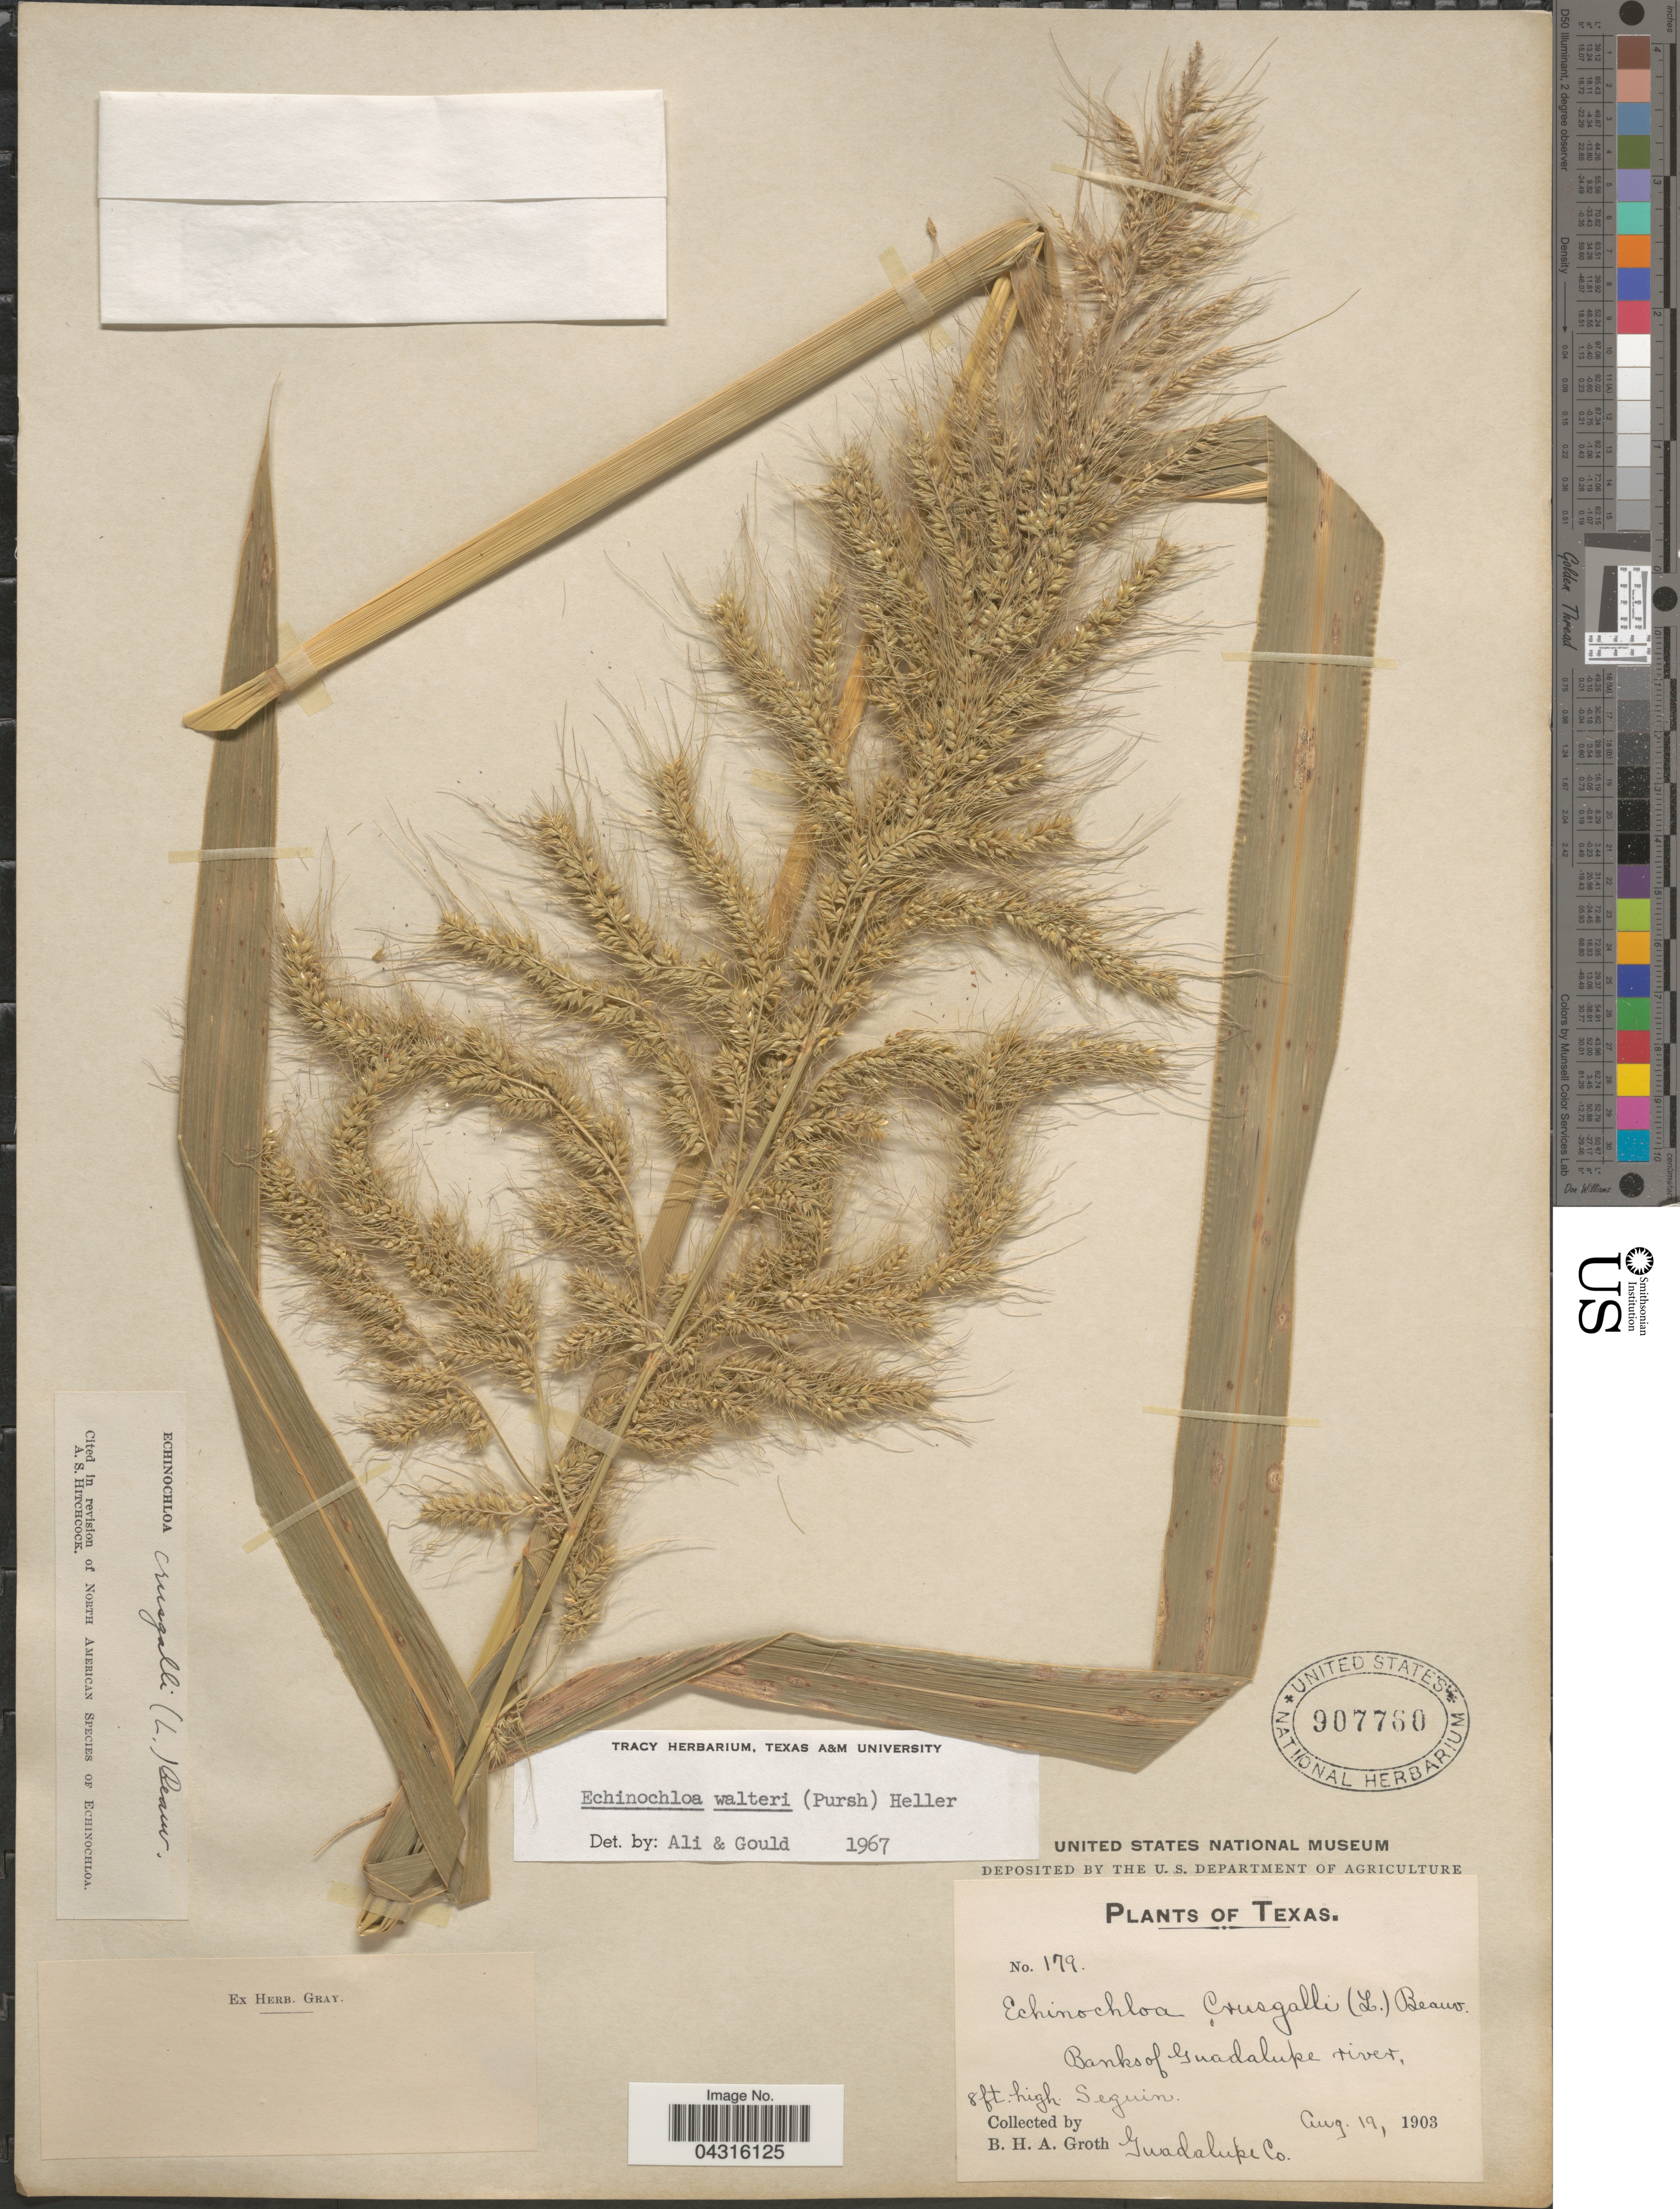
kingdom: Plantae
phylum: Tracheophyta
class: Liliopsida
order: Poales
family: Poaceae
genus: Echinochloa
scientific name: Echinochloa walteri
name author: (Pursh) A. Heller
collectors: B. Groth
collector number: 179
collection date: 1903-08-19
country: United States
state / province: Texas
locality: Banks of Guadalupe river, Seguin. Guadalupe Co.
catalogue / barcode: US 907760